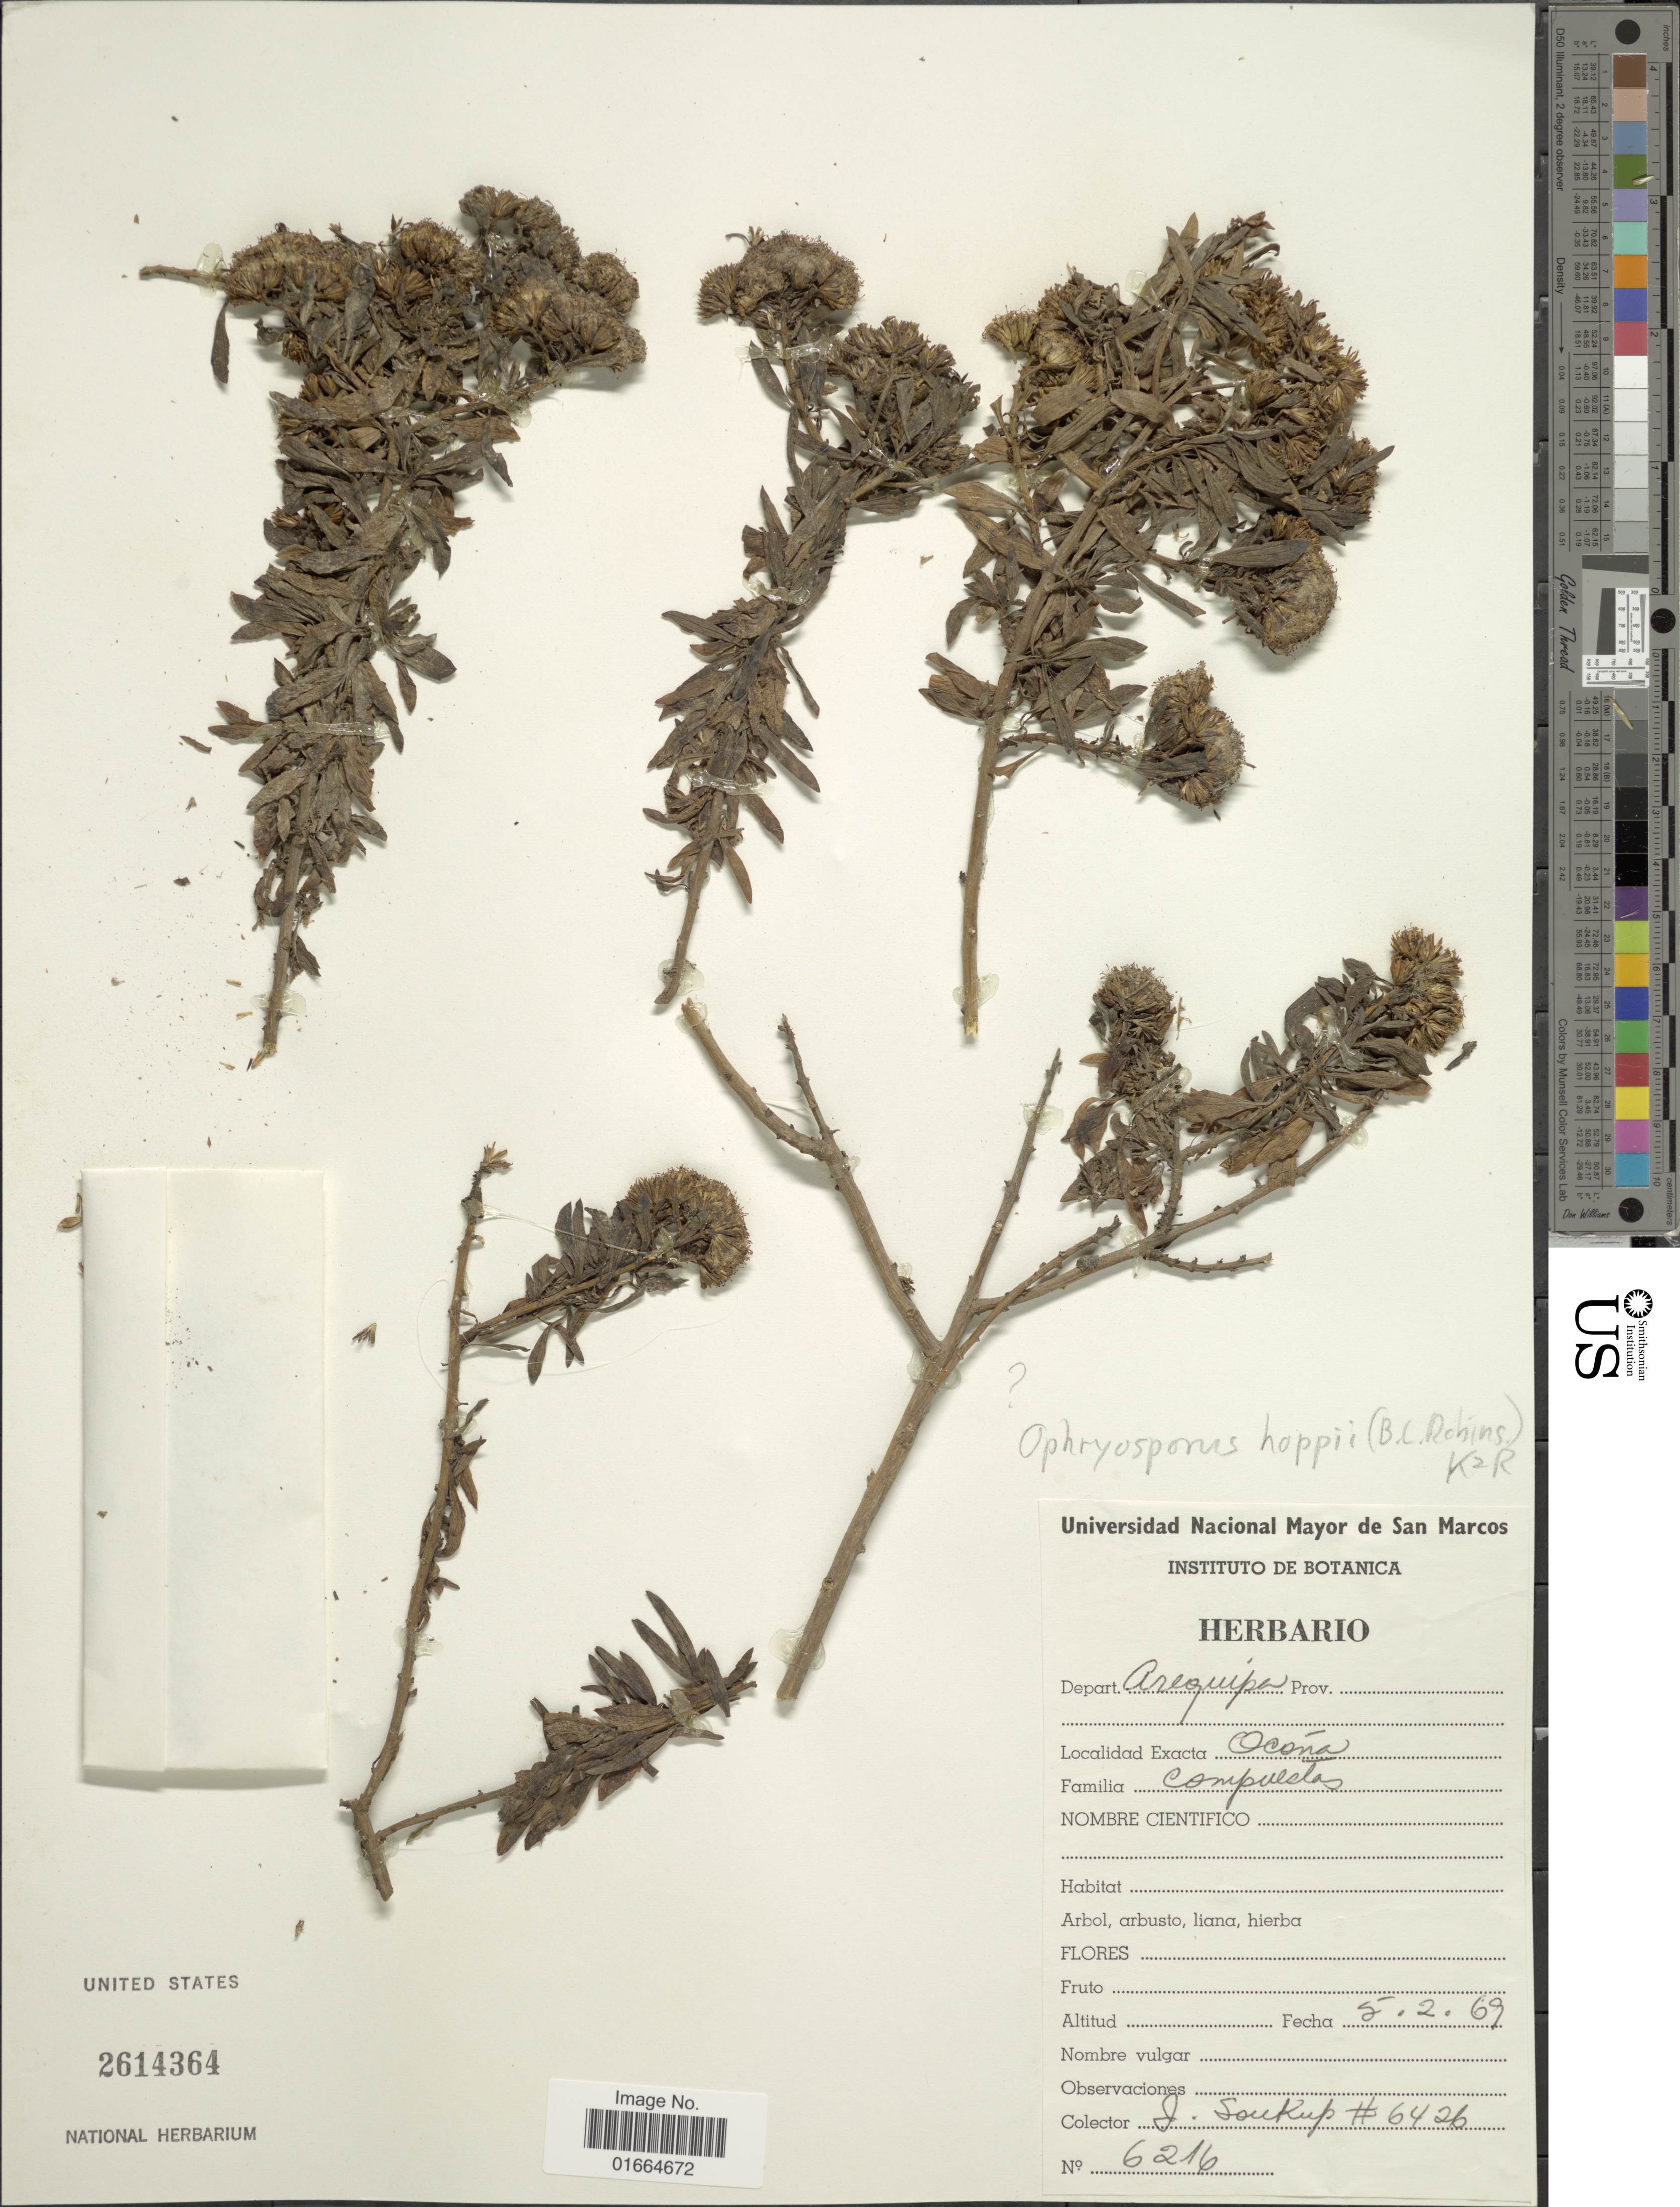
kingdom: Plantae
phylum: Tracheophyta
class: Magnoliopsida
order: Asterales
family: Asteraceae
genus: Ophryosporus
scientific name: Ophryosporus hoppii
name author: (B.L. Rob.) R.M. King & H. Rob.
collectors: J. Soukup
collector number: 6426/6216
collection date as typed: Transcribed d/m/y: 5/2/69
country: Peru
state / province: Arequipa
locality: Depart. Arequipa, Ocona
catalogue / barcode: US 2614364